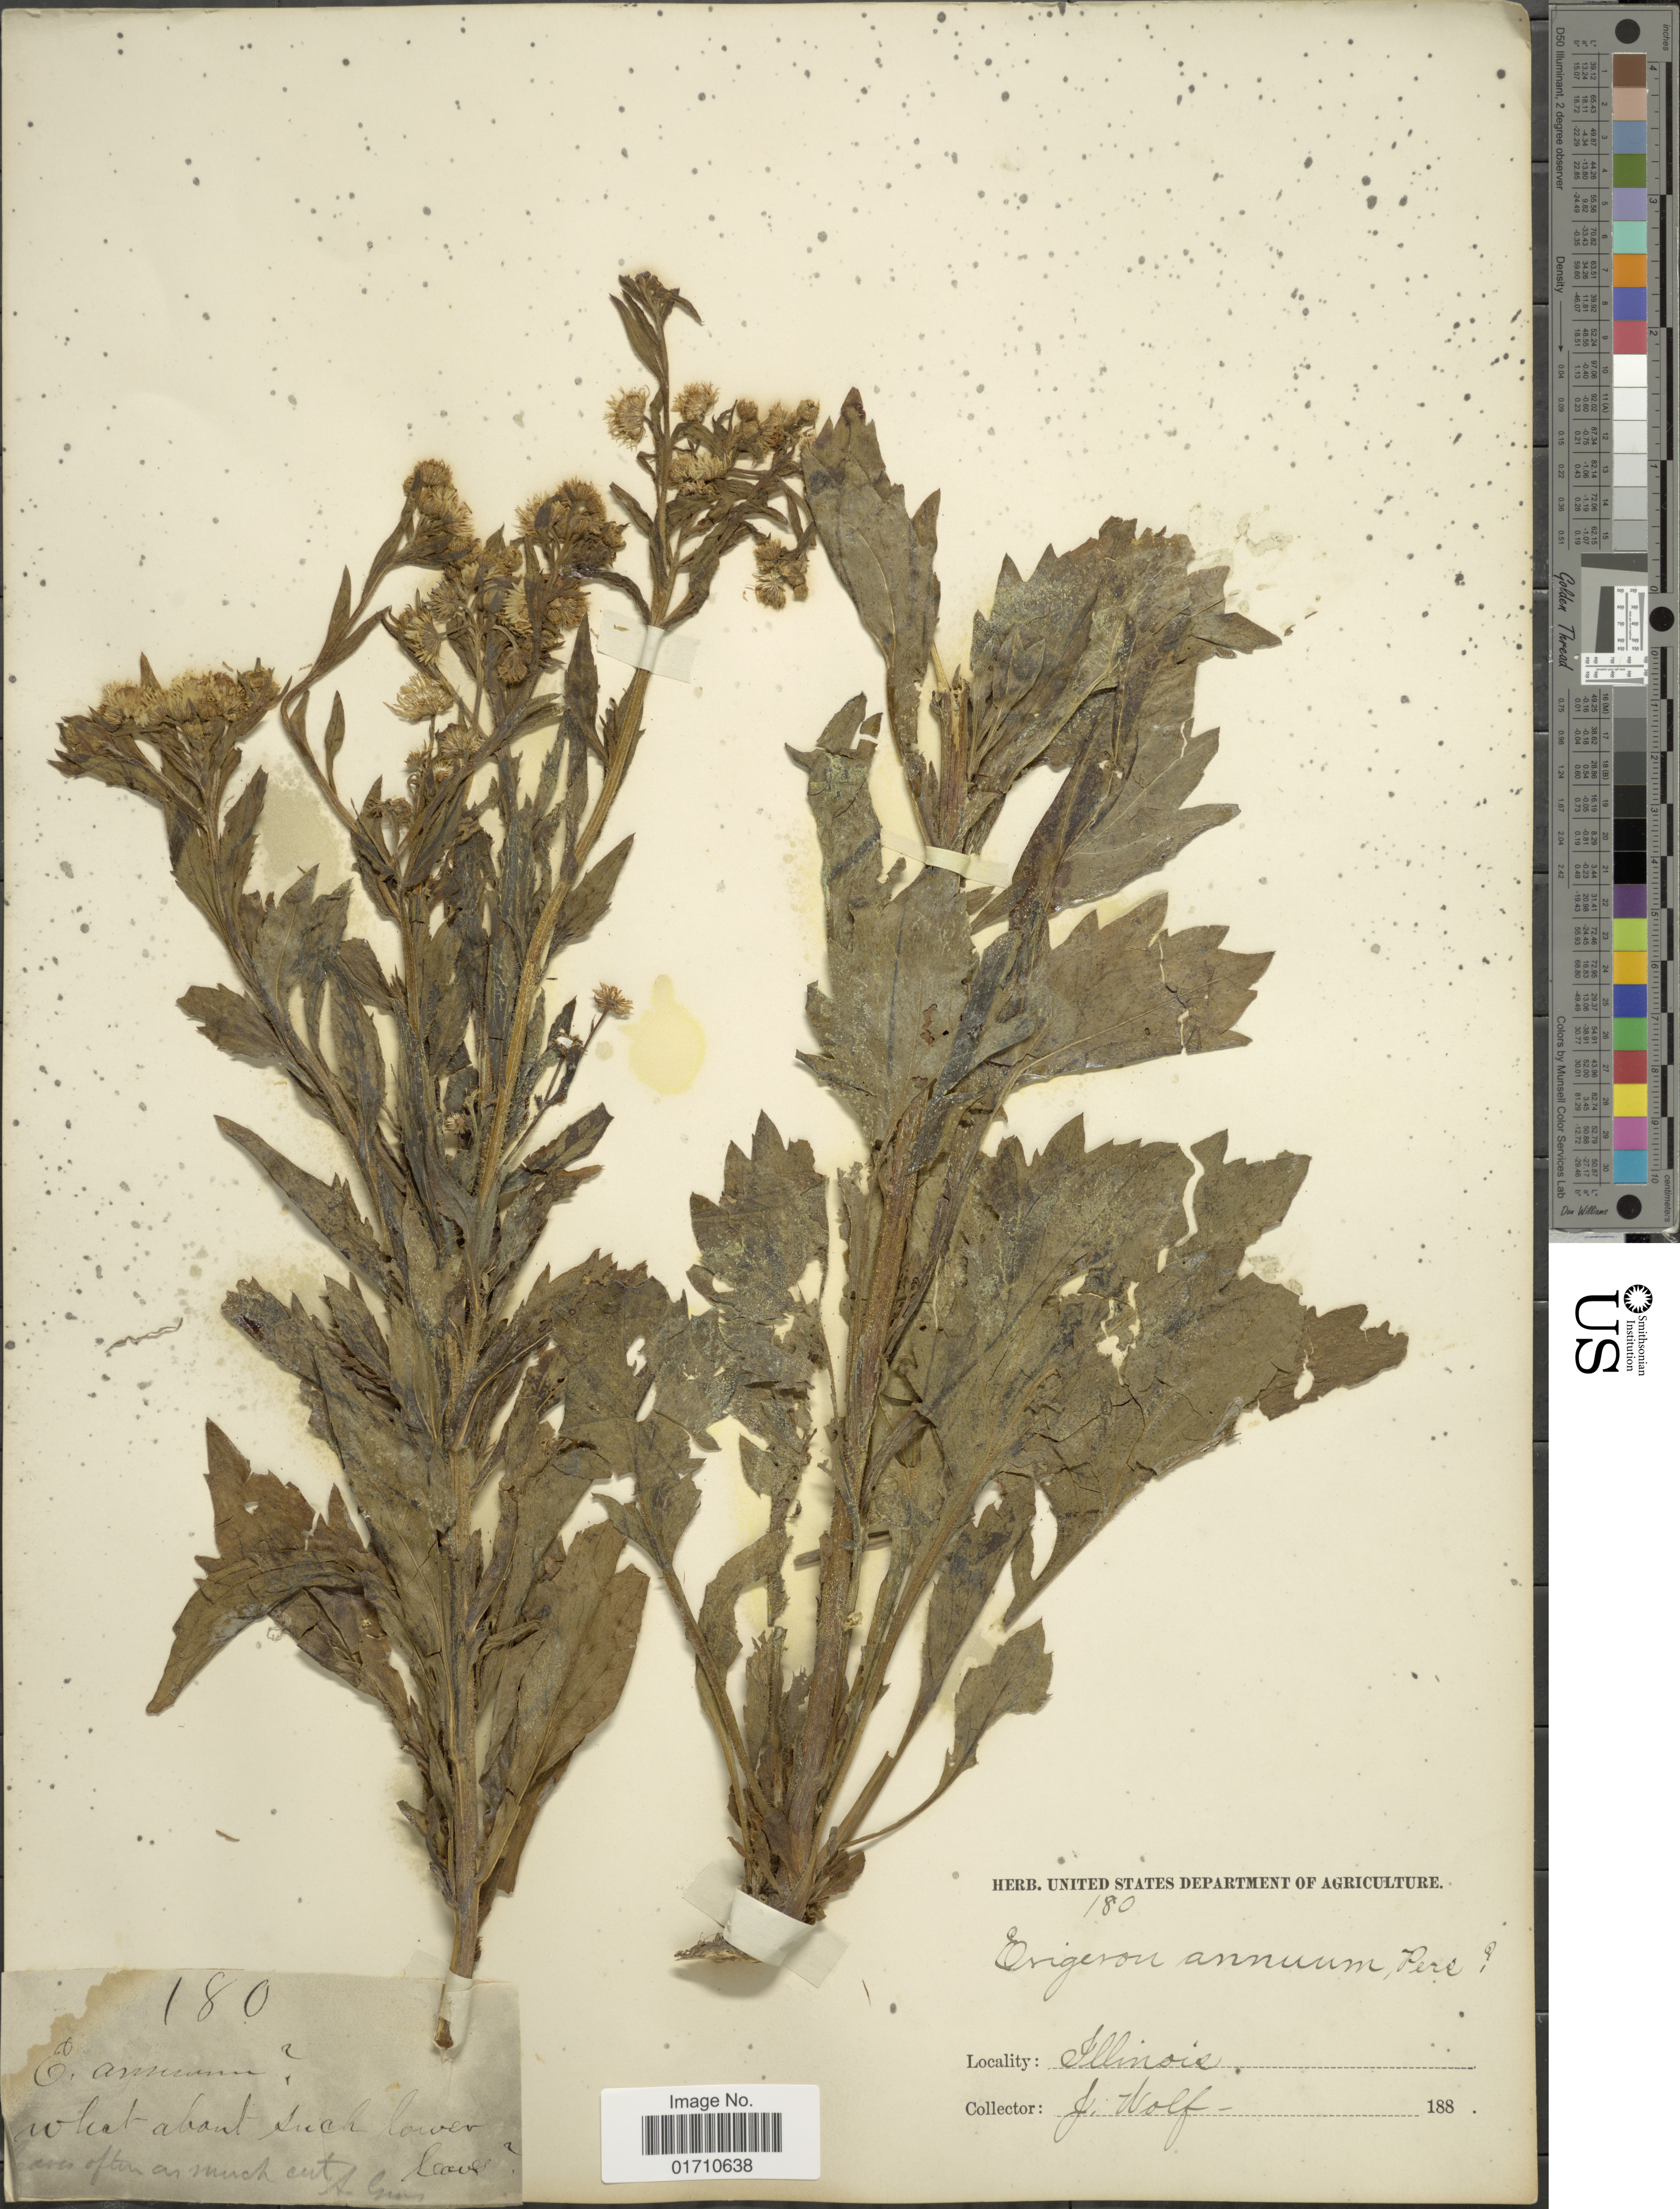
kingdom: Plantae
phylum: Tracheophyta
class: Magnoliopsida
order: Asterales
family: Asteraceae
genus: Erigeron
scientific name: Erigeron annuus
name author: (L.) Pers.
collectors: J. Wolf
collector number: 180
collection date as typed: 188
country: United States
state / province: Illinois